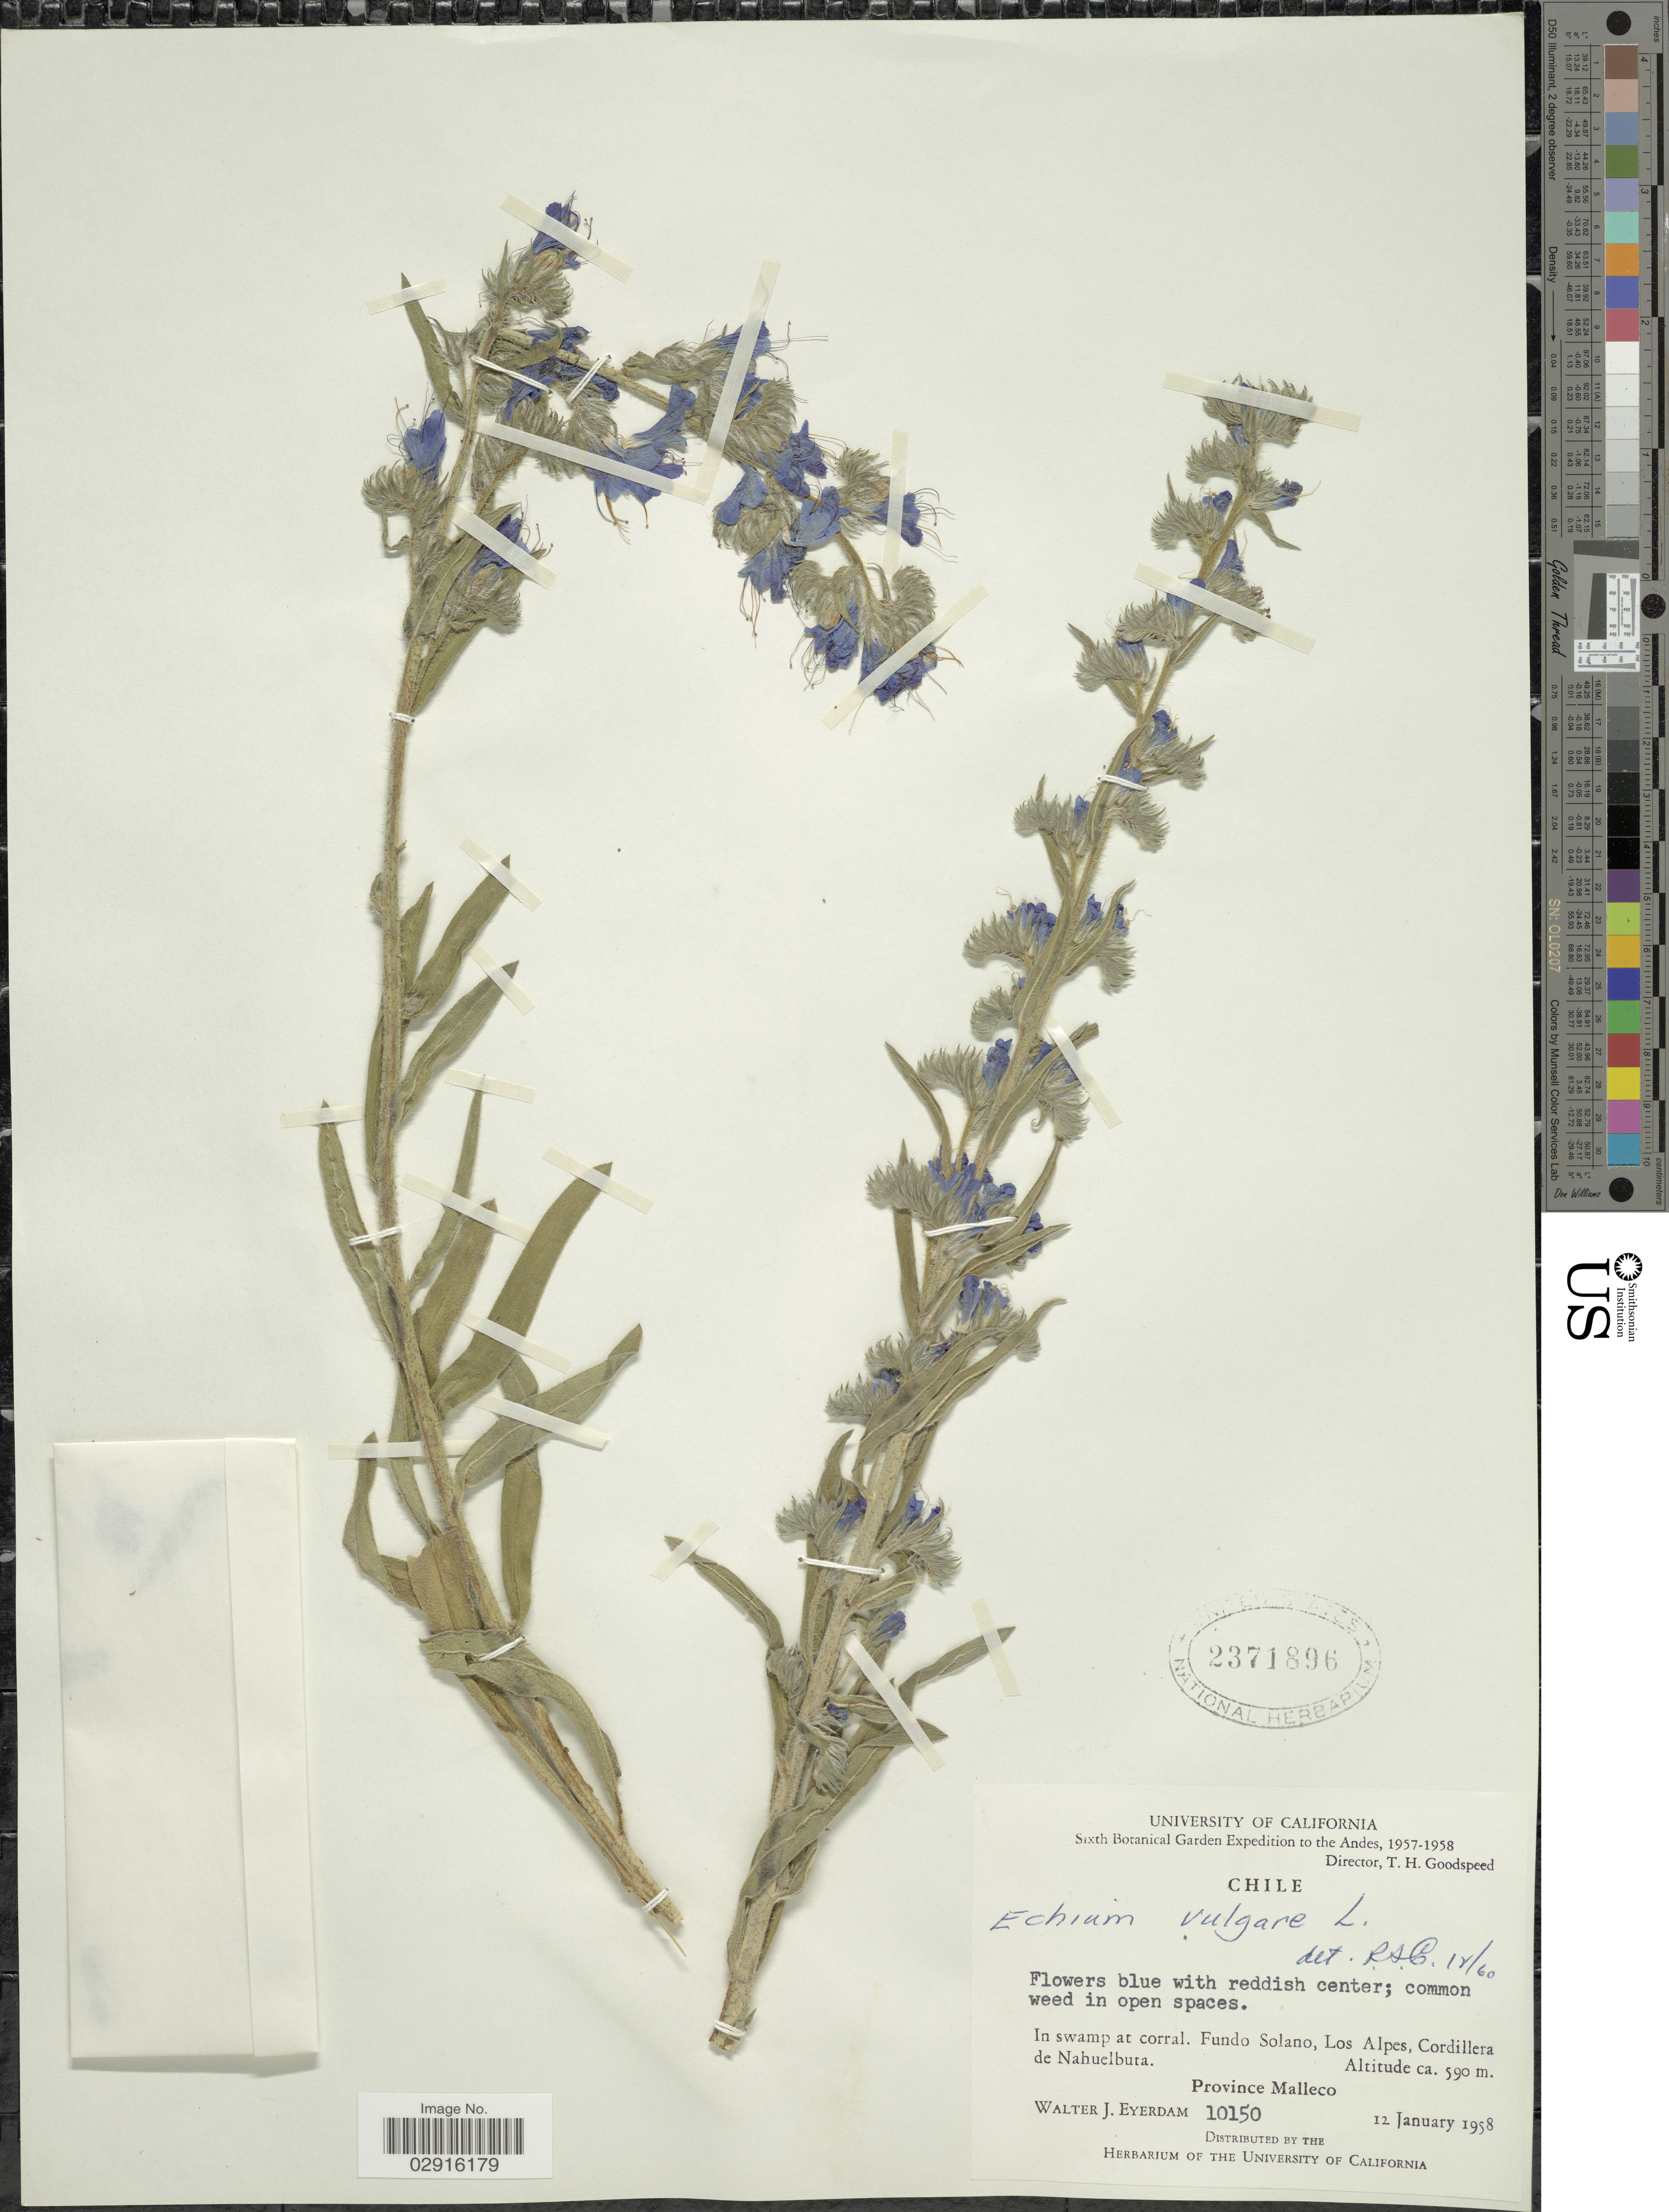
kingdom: Plantae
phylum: Tracheophyta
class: Magnoliopsida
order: Boraginales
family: Boraginaceae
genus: Echium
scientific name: Echium vulgare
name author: L.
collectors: W. J. Eyerdam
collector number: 10150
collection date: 1958-01-12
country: Chile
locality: Andes. In swamp at corral. Fundo Solano, Los Alpes, Cordillera de Nahuelbuta. Province Malleco.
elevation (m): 590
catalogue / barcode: US 2371896